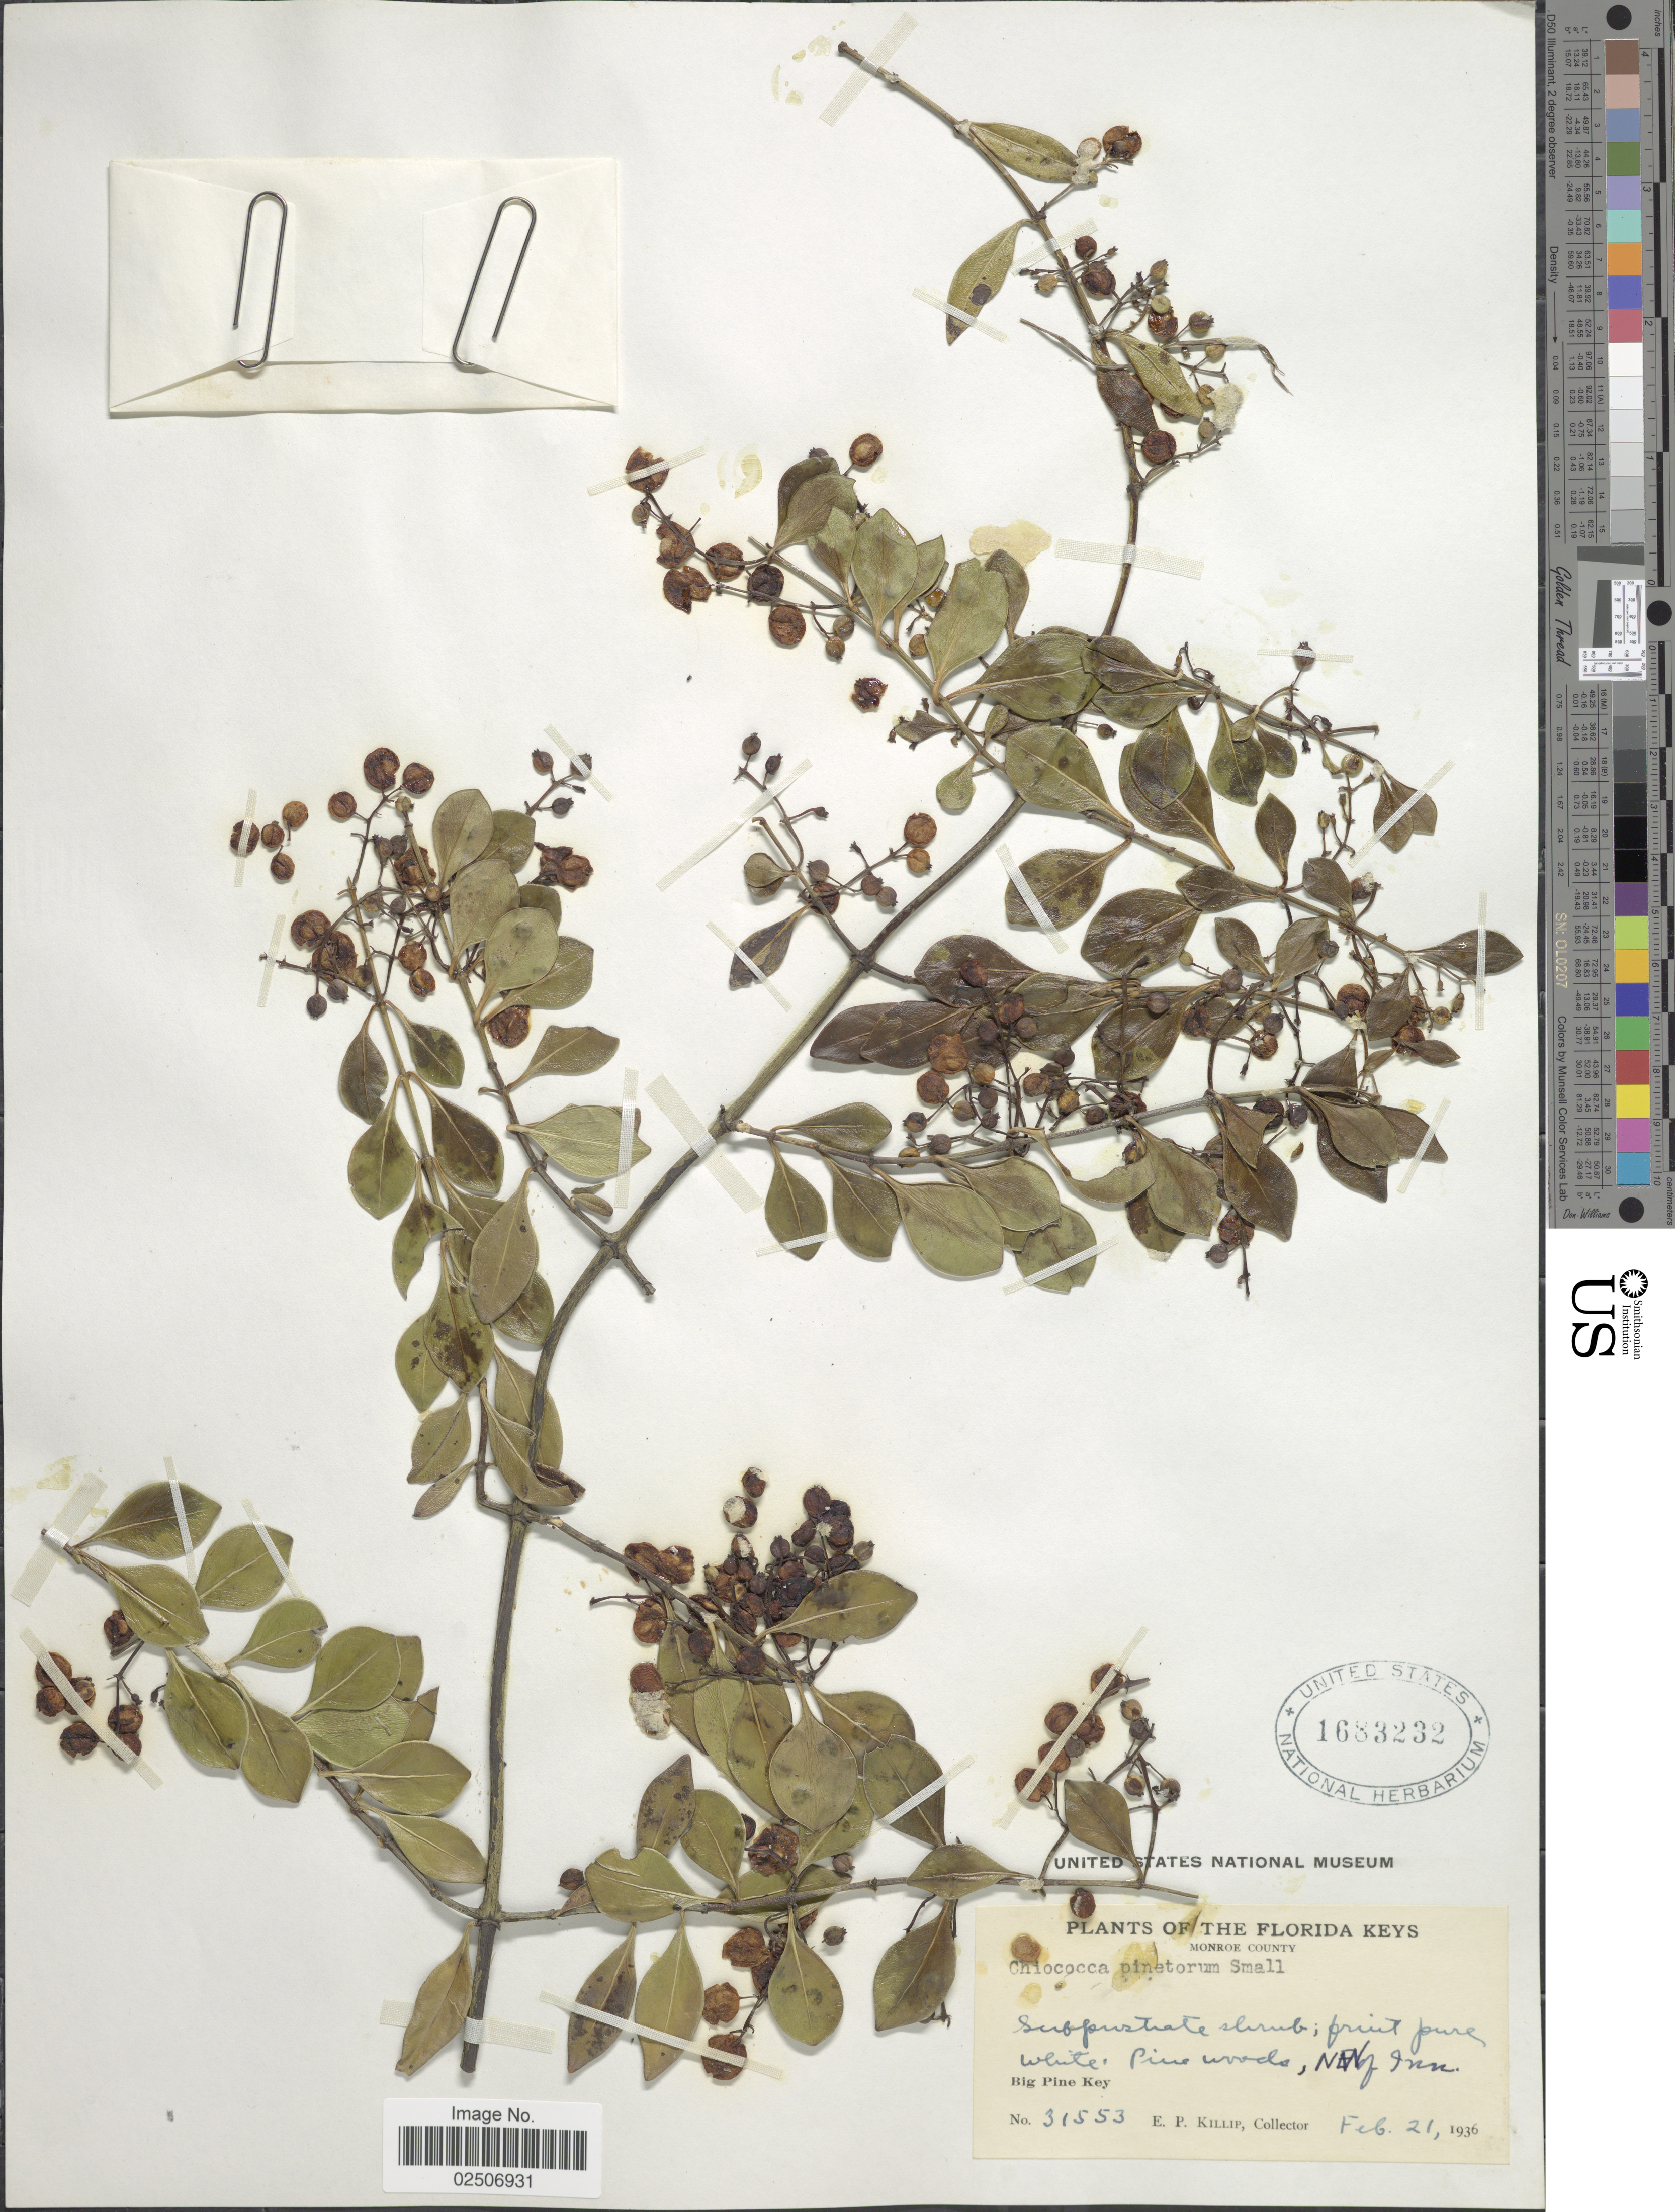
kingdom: Plantae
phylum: Tracheophyta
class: Magnoliopsida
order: Gentianales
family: Rubiaceae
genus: Chiococca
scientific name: Chiococca pinetorum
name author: Britton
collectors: E. P. Killip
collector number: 31553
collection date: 1936-02-21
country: United States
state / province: Florida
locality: Florida Keys, Monroe County, NW of Inn., Big Pine Key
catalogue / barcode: US 1683232